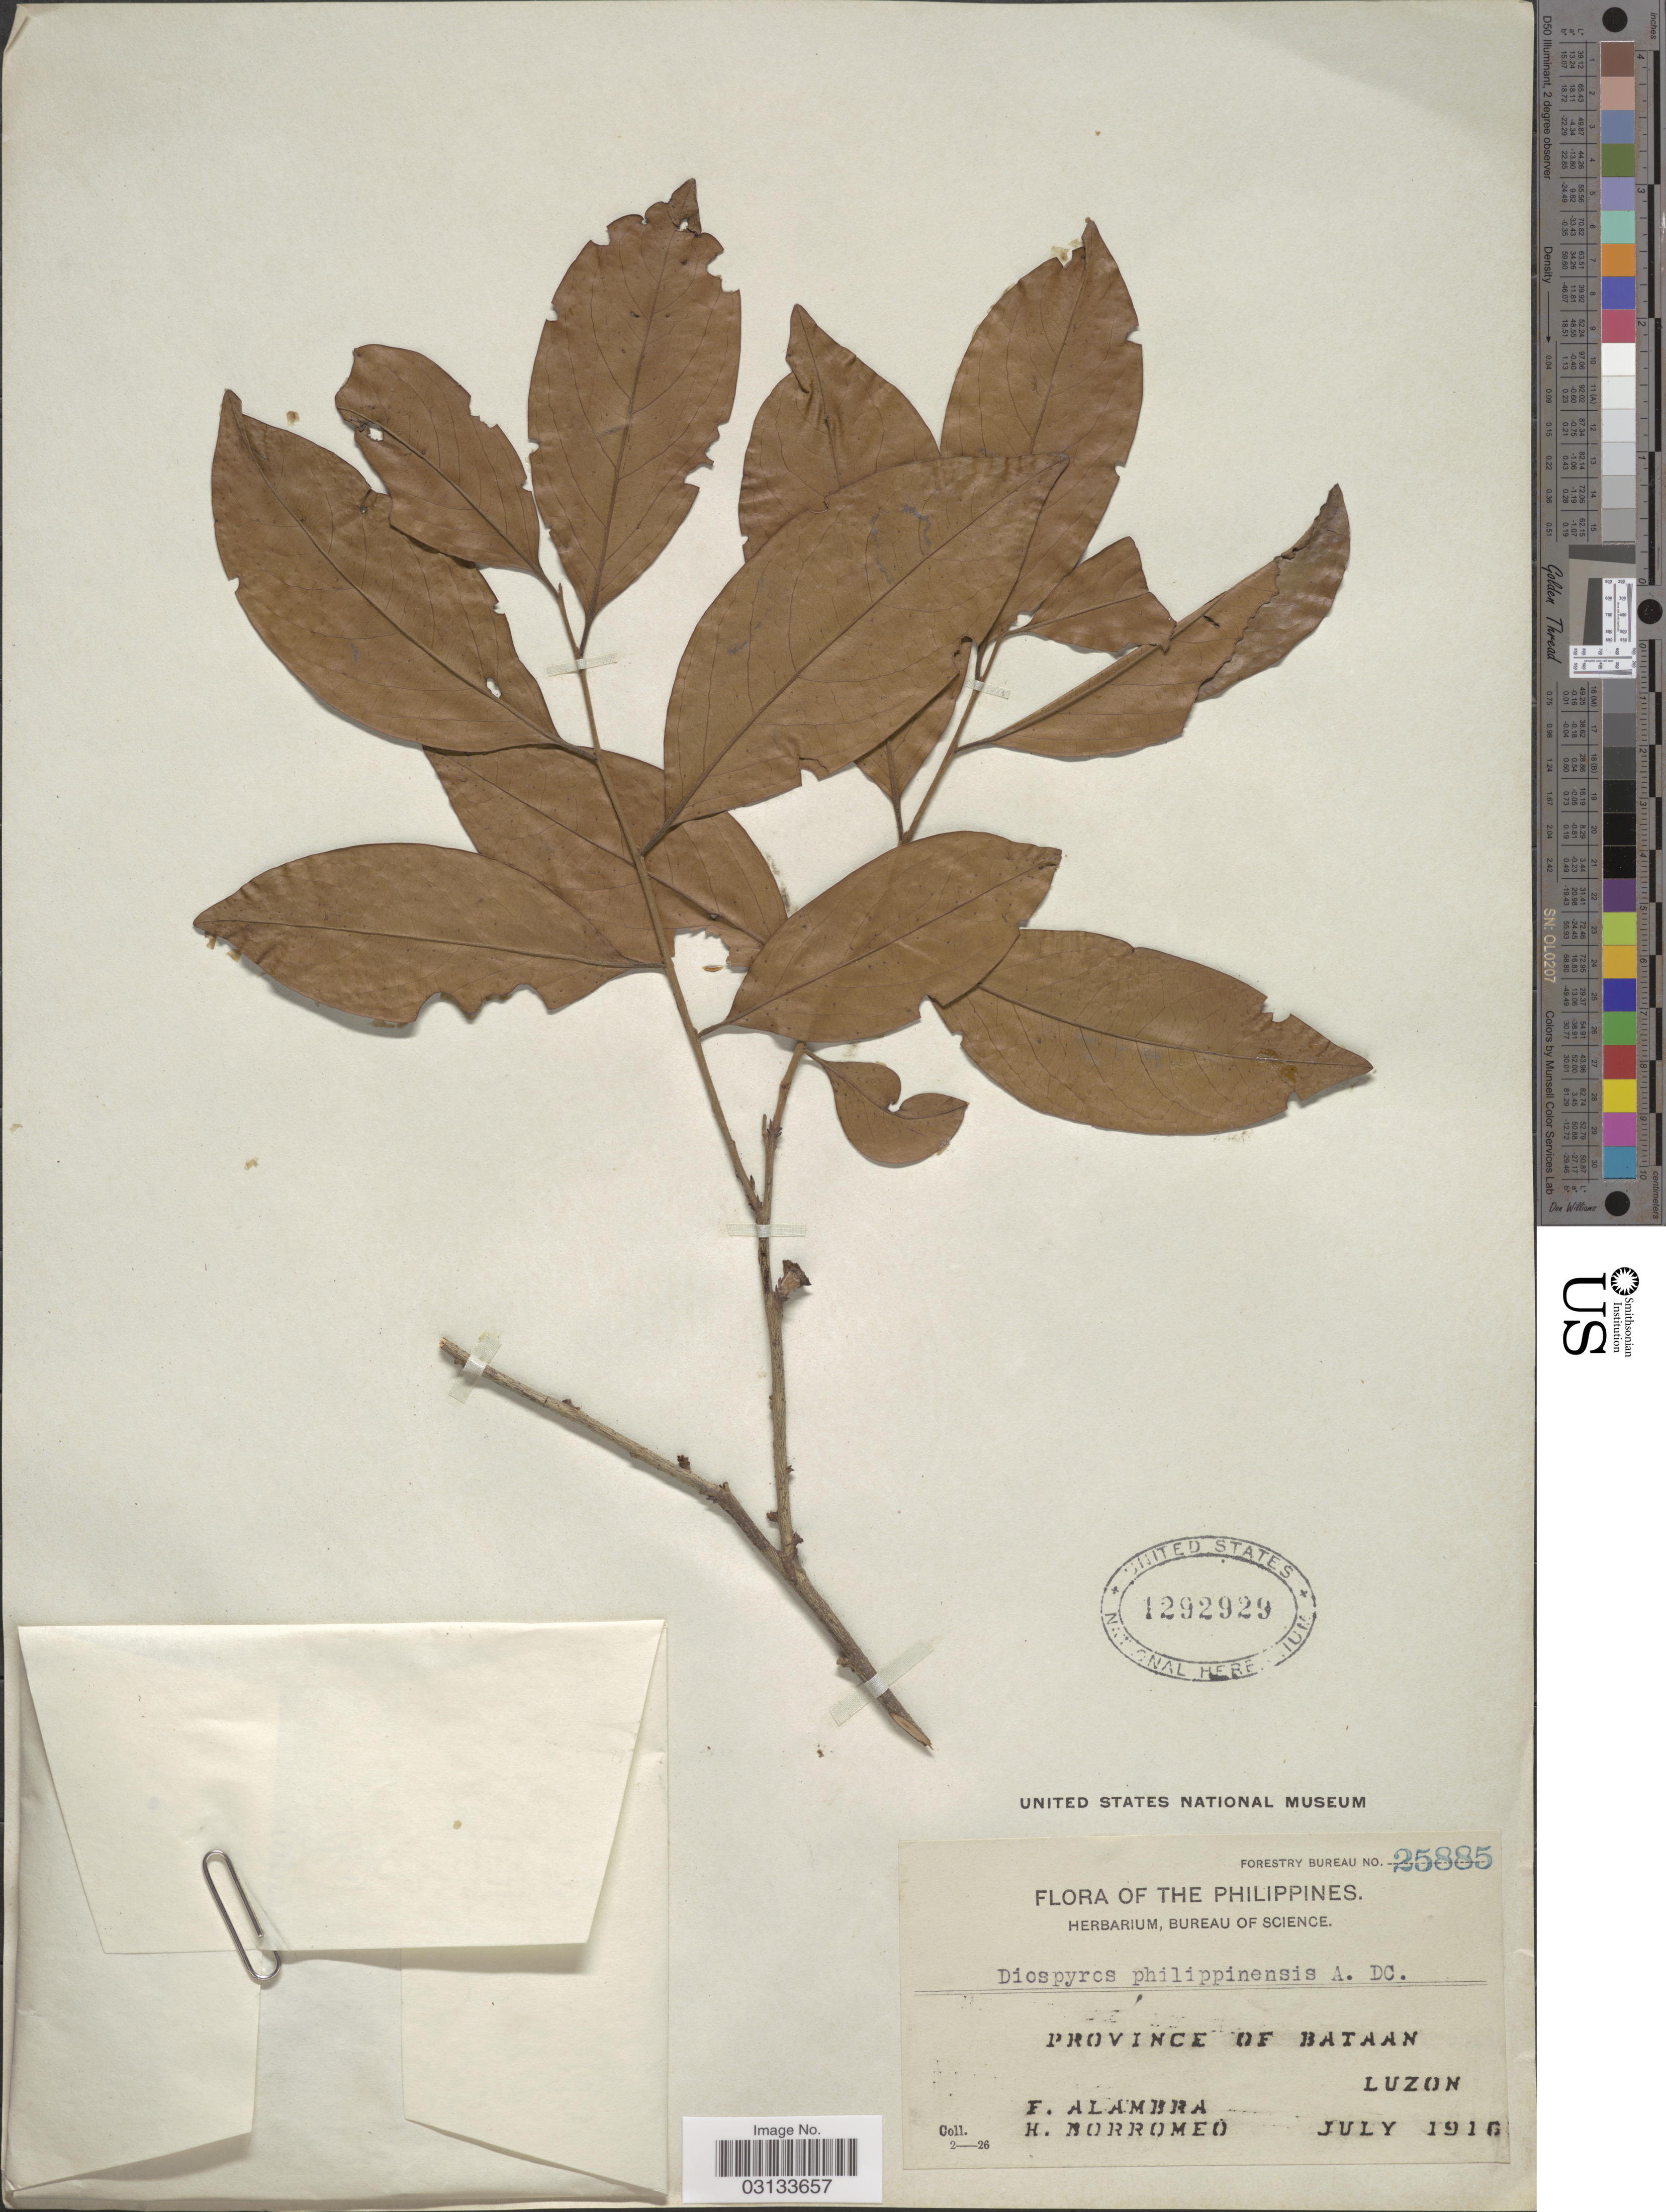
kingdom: Plantae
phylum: Tracheophyta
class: Magnoliopsida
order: Ericales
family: Ebenaceae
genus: Diospyros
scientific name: Diospyros philippinensis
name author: A. DC.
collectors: F. Alambra & H. Morromeo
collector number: Forestry Bureau 25885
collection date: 1916-07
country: Philippines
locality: Province of Bataan. Luzon.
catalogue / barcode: US 1292929